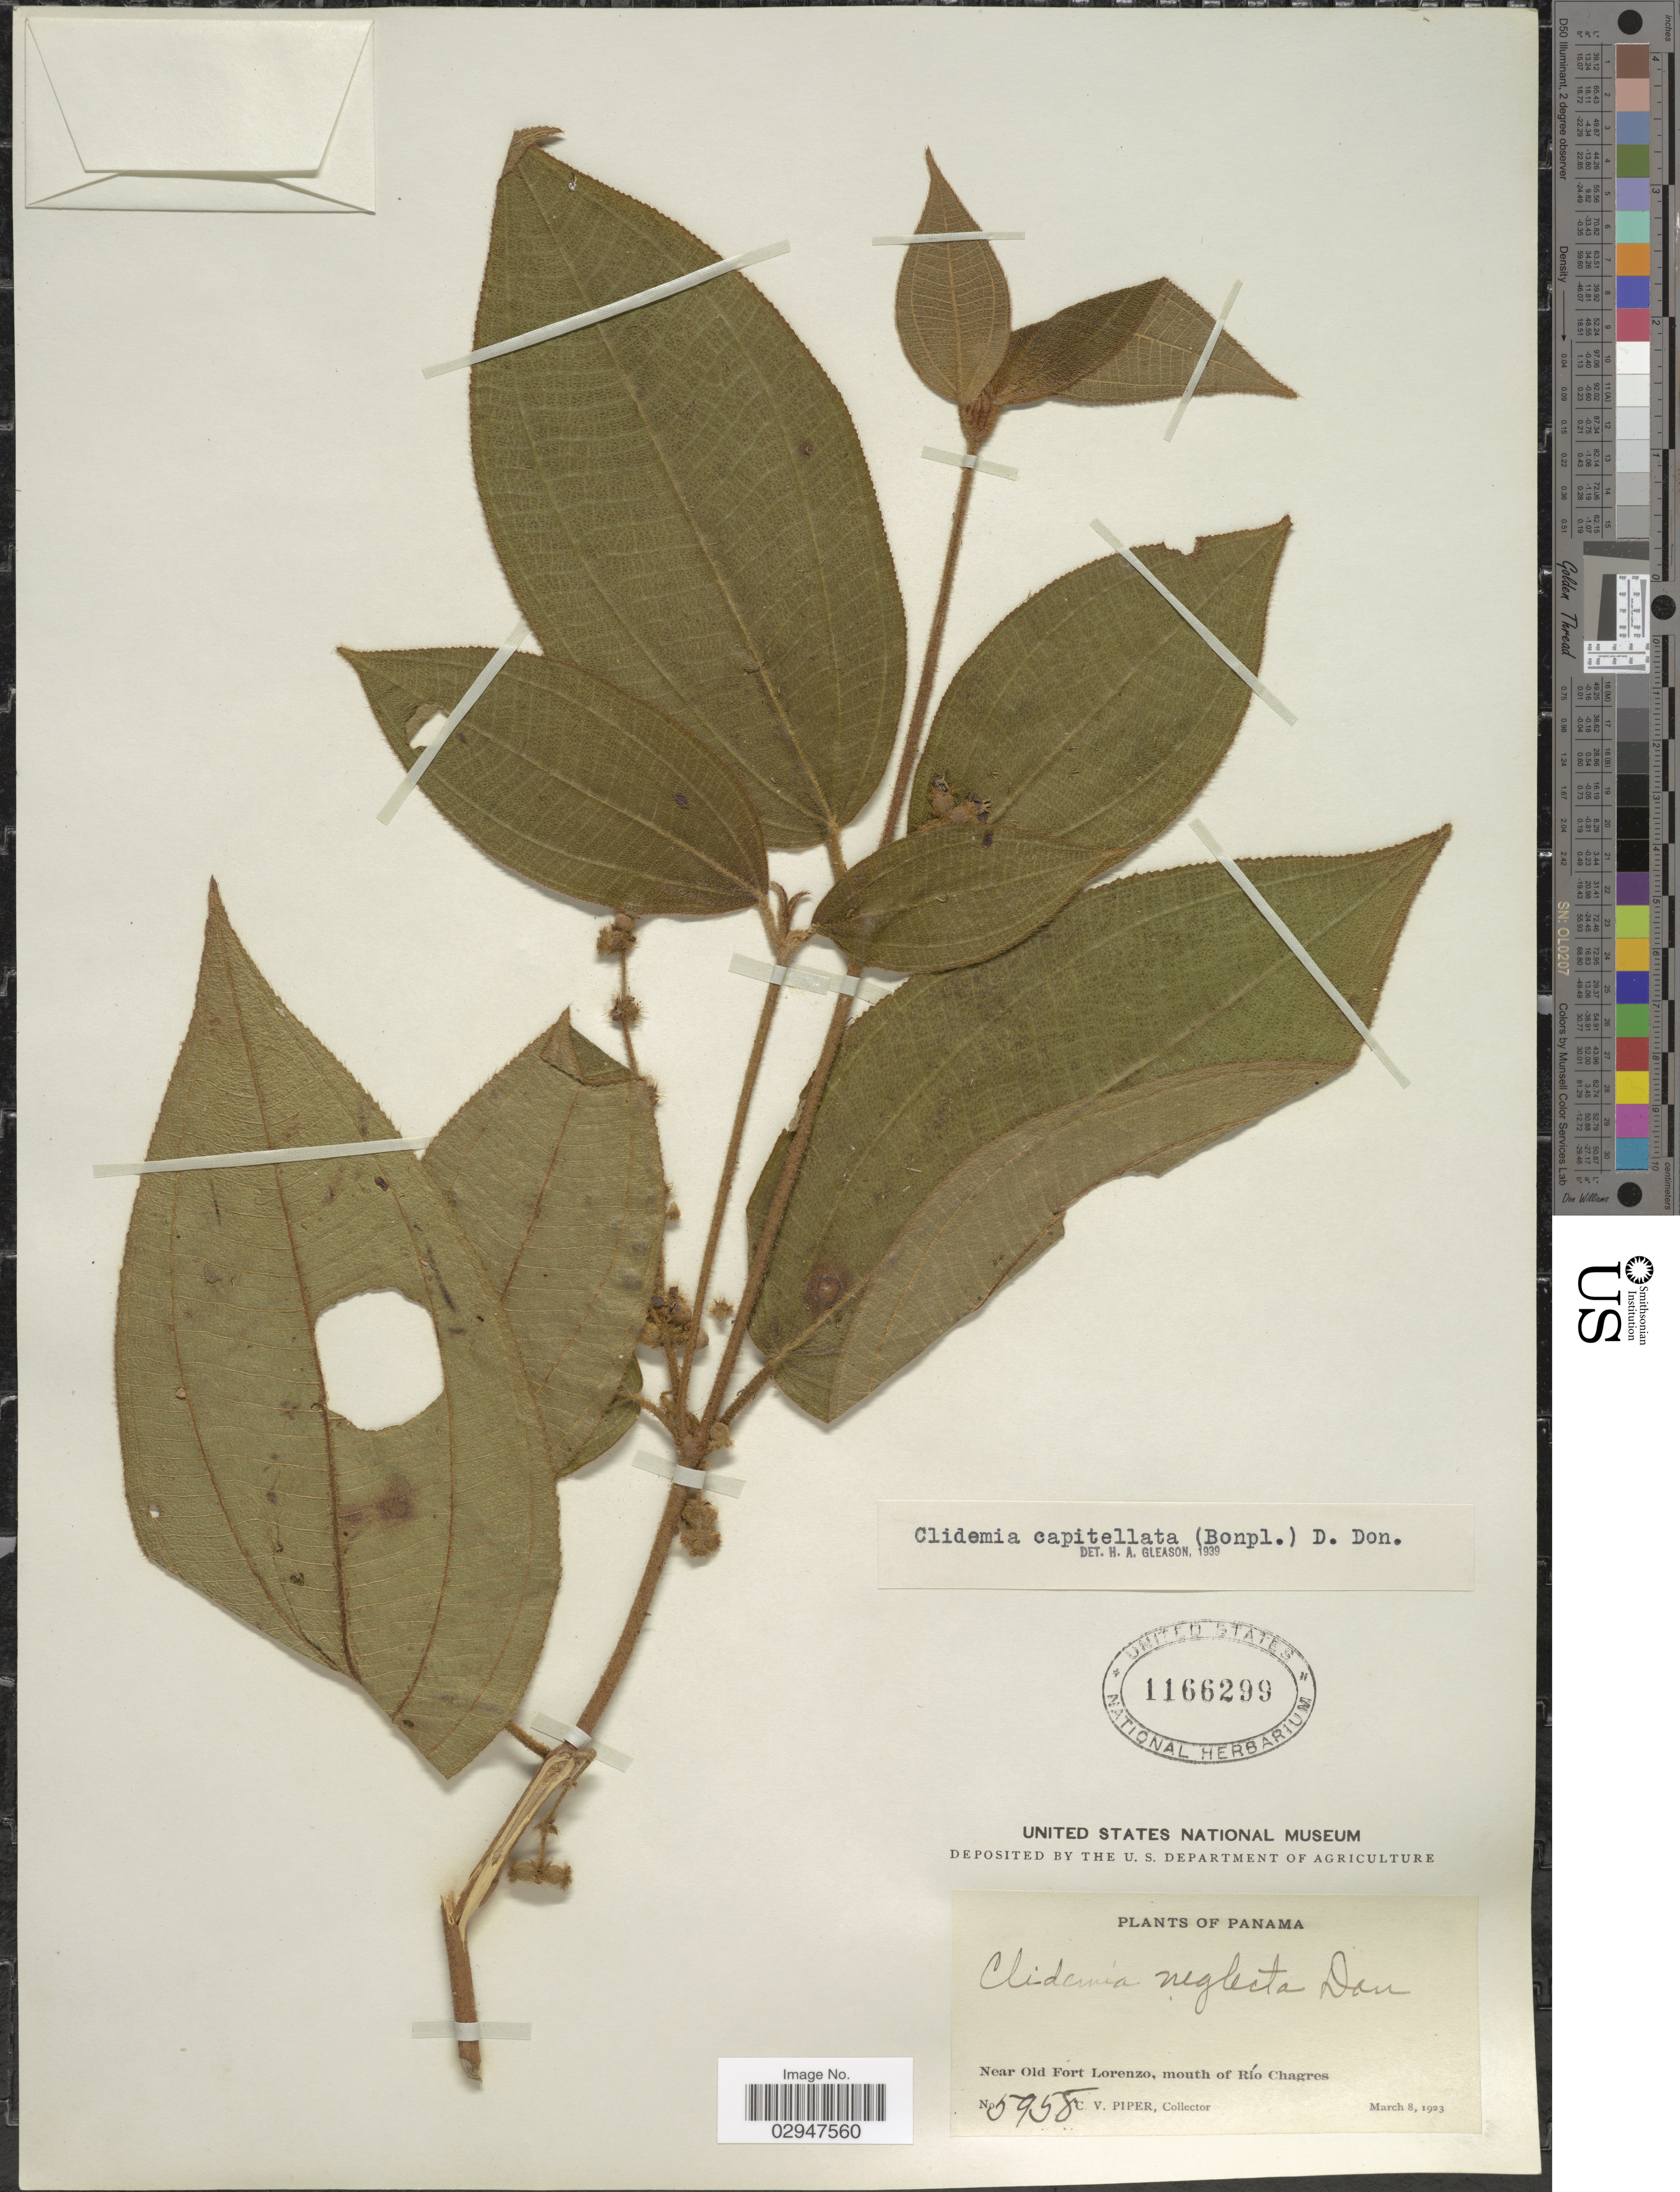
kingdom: Plantae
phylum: Tracheophyta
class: Magnoliopsida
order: Myrtales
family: Melastomataceae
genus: Clidemia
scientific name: Clidemia capitellata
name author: (Bonpl.) D. Don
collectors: C. V. Piper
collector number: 5958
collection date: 1923-03-08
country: Panama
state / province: Colón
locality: Near Old Fort Lorenzo, mouth of Río Chagres.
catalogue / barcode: US 1166299